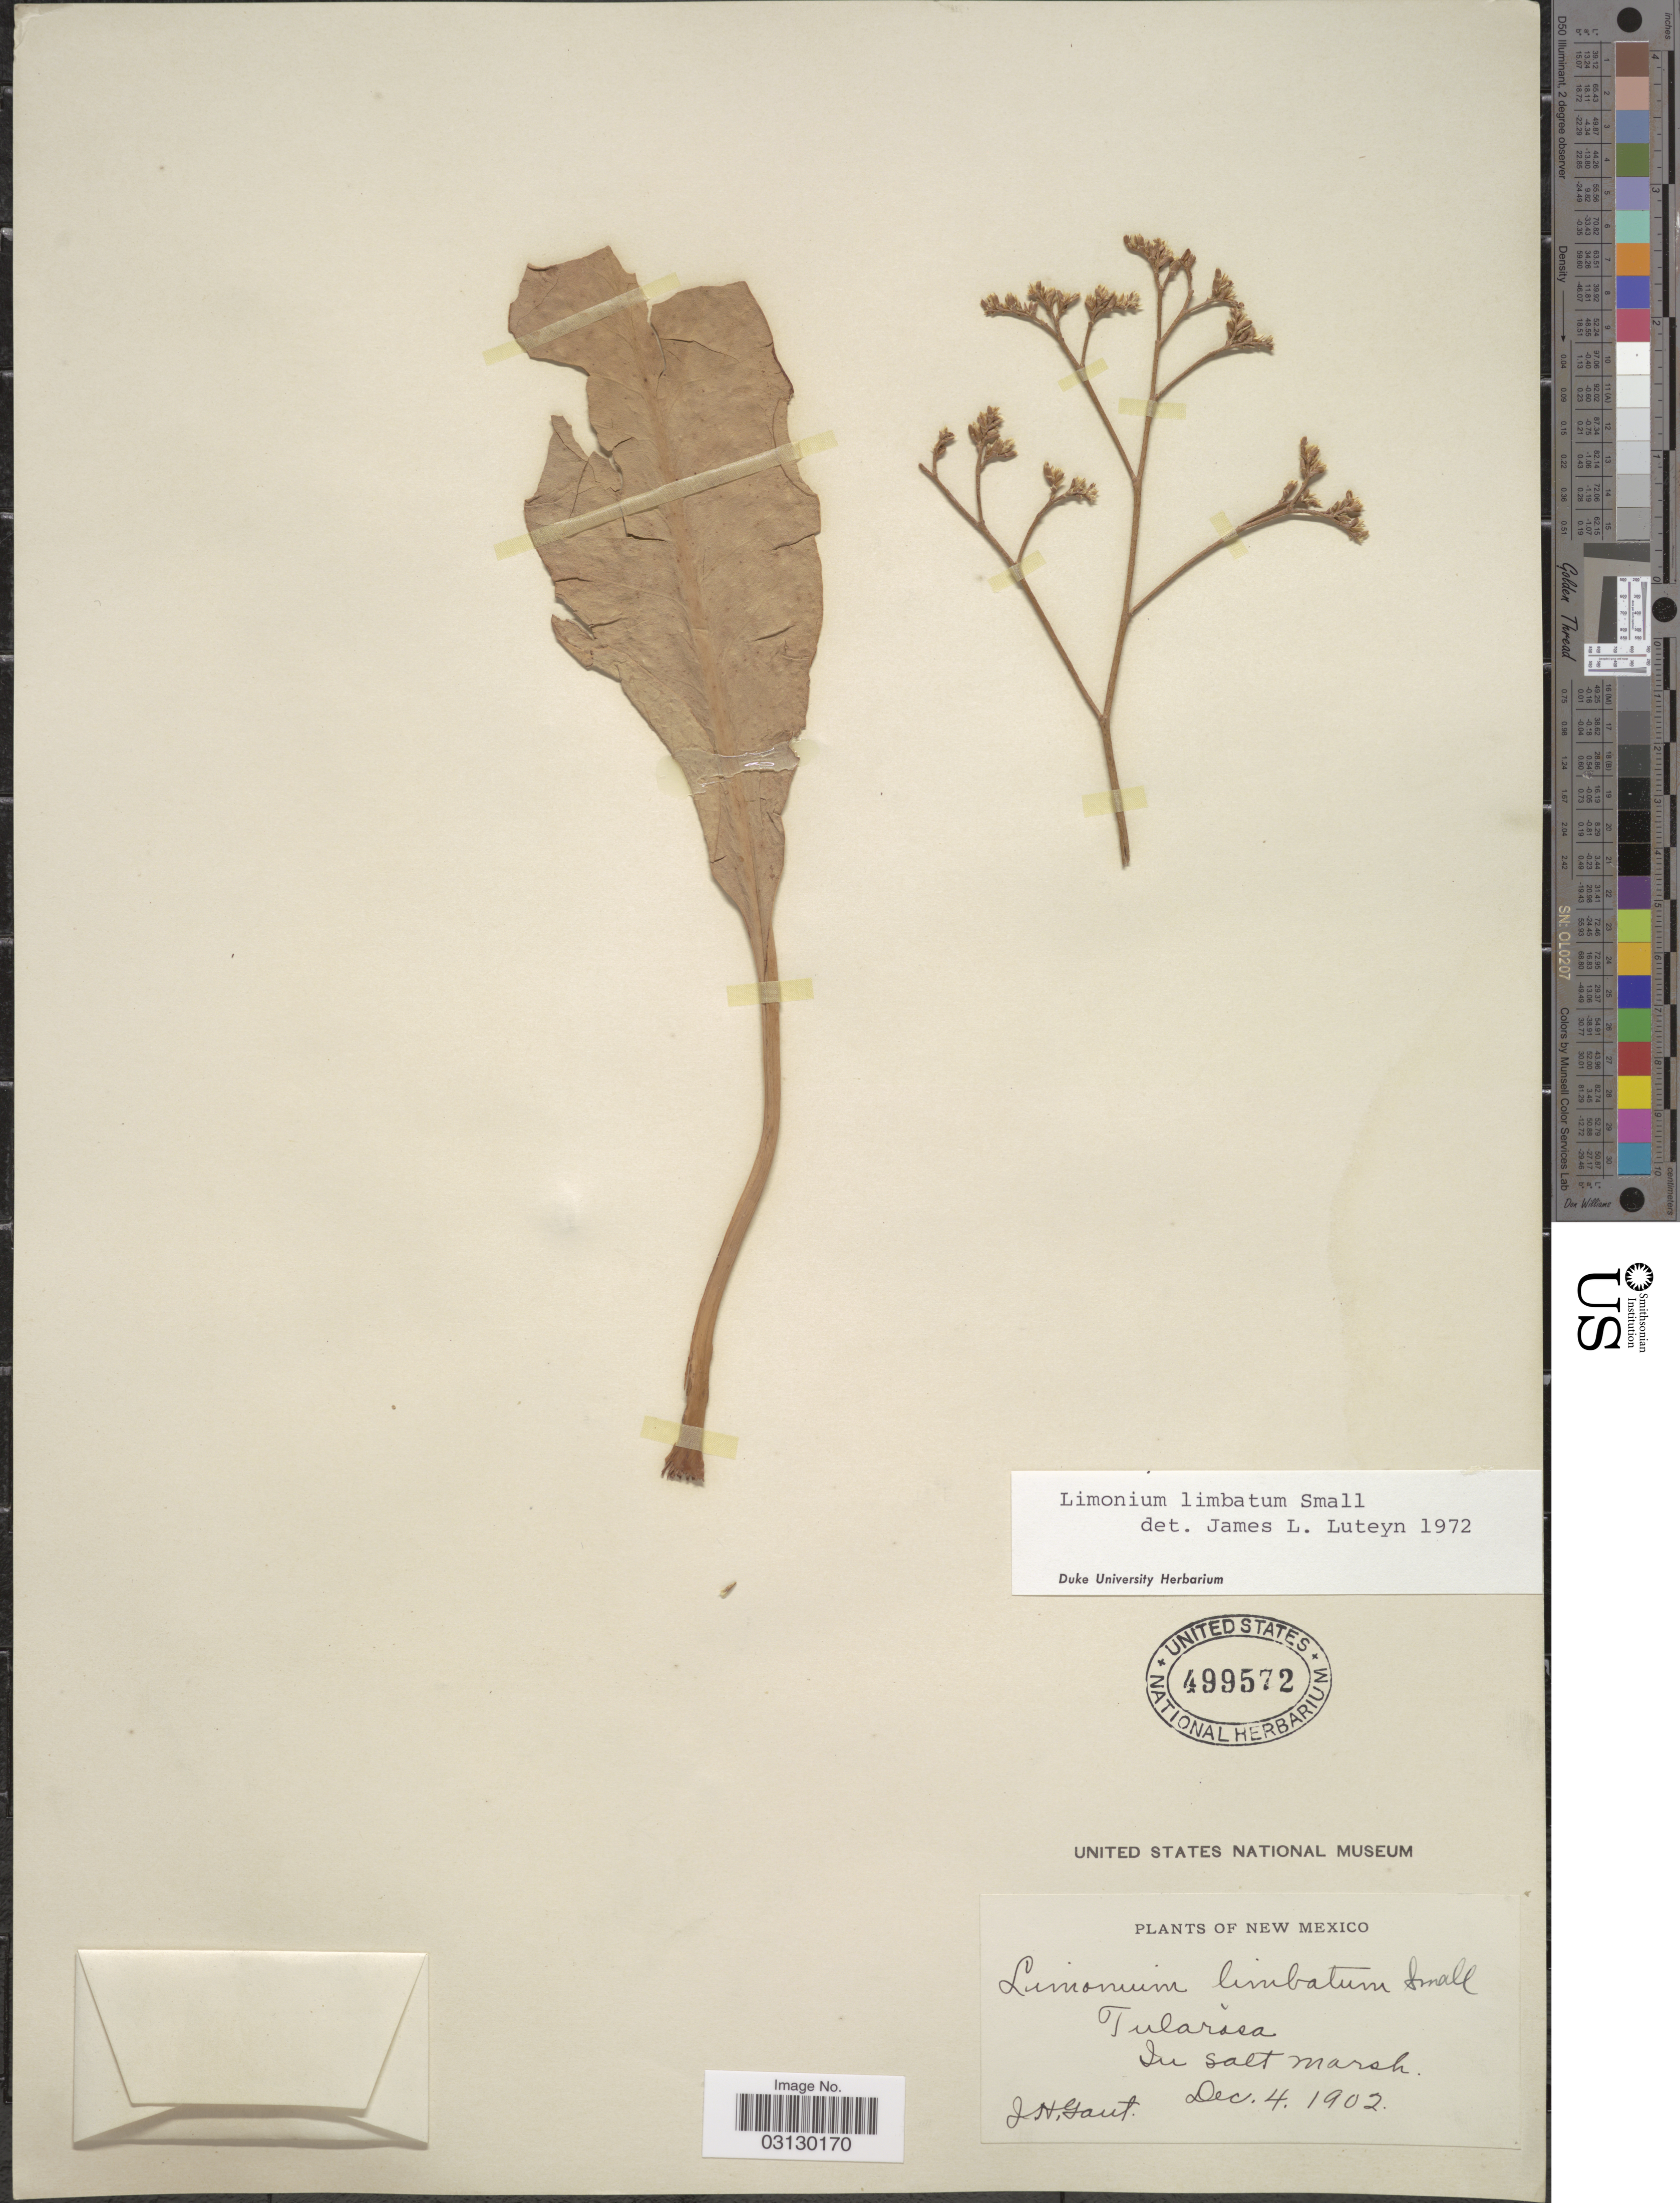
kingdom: Plantae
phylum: Tracheophyta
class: Magnoliopsida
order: Caryophyllales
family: Plumbaginaceae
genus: Limonium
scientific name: Limonium limbatum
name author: Small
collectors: J. Gaut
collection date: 1902-12-04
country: United States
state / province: New Mexico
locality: Tularŏsa. In salt marsh.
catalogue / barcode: US 499572